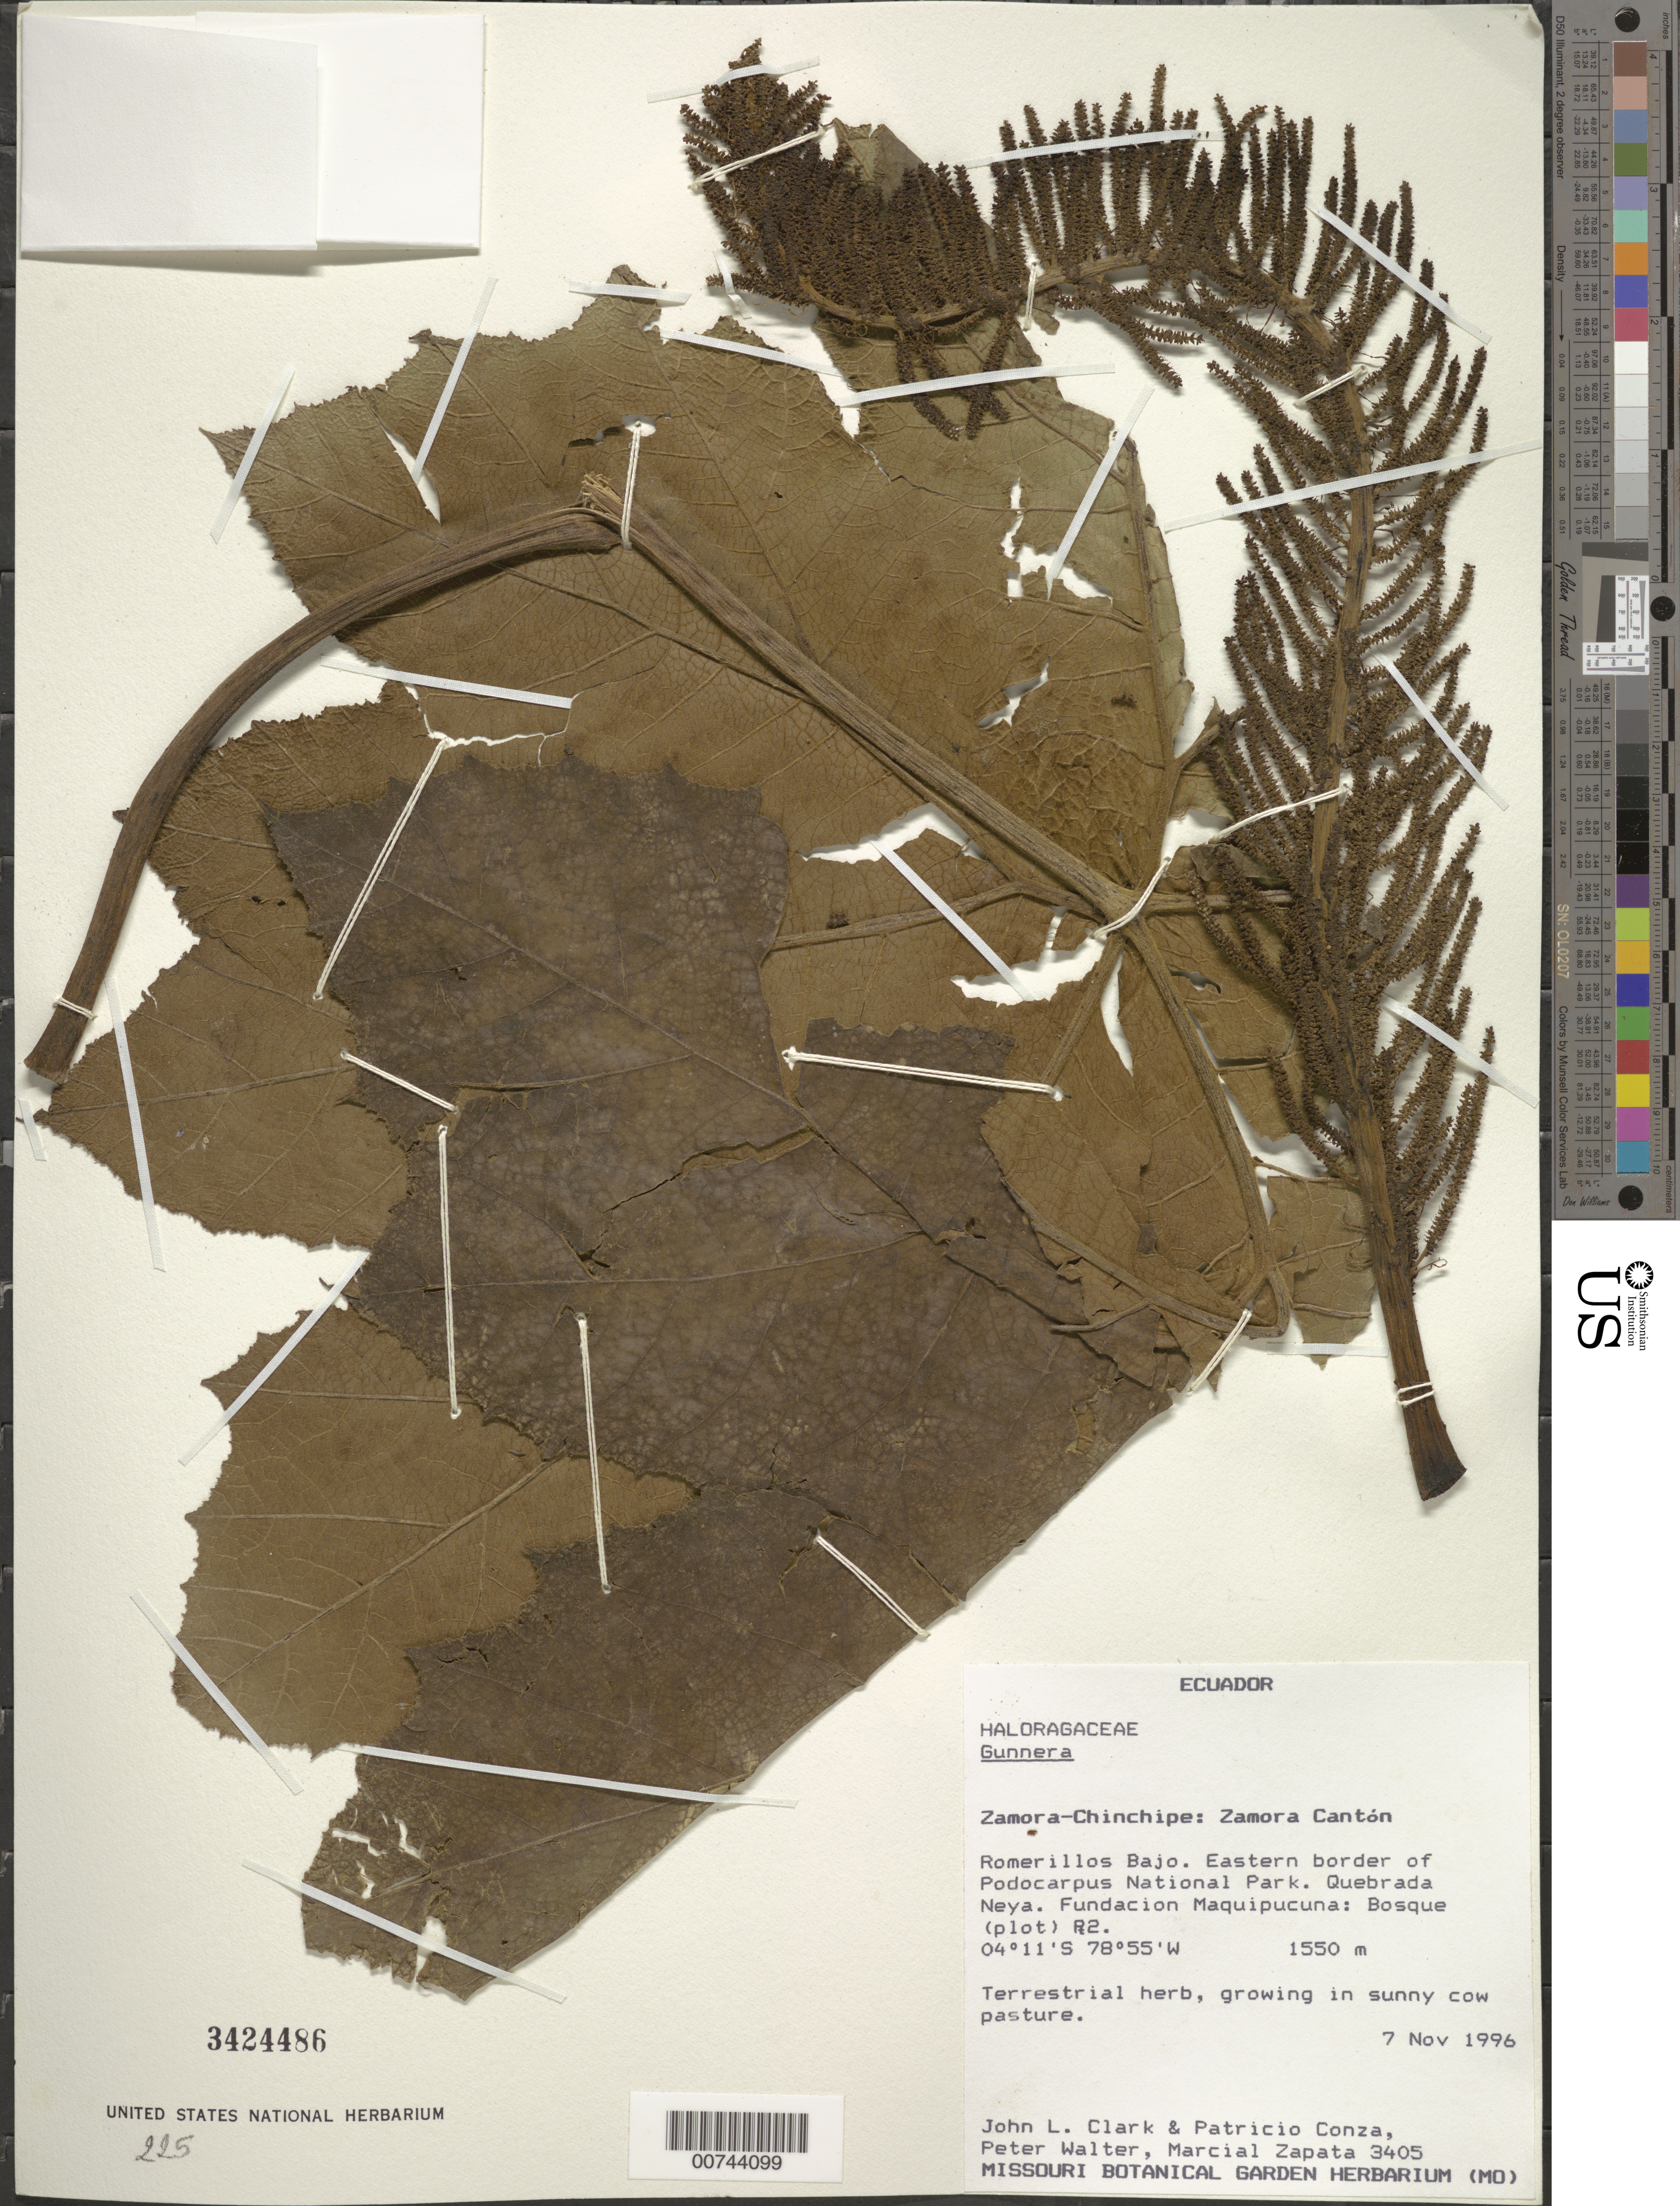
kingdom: Plantae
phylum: Tracheophyta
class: Magnoliopsida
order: Gunnerales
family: Gunneraceae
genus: Gunnera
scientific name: Gunnera sp.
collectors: J. L. Clark, P. Conza, P. Walter & M. Zapata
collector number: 3405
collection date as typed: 07 Nov 1996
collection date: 1996-11-07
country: Ecuador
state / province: Zamora-Chinchipe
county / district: Zamora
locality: Romerillos Bajo, eastern border of Podocarpus National Park.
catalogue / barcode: US 3424486